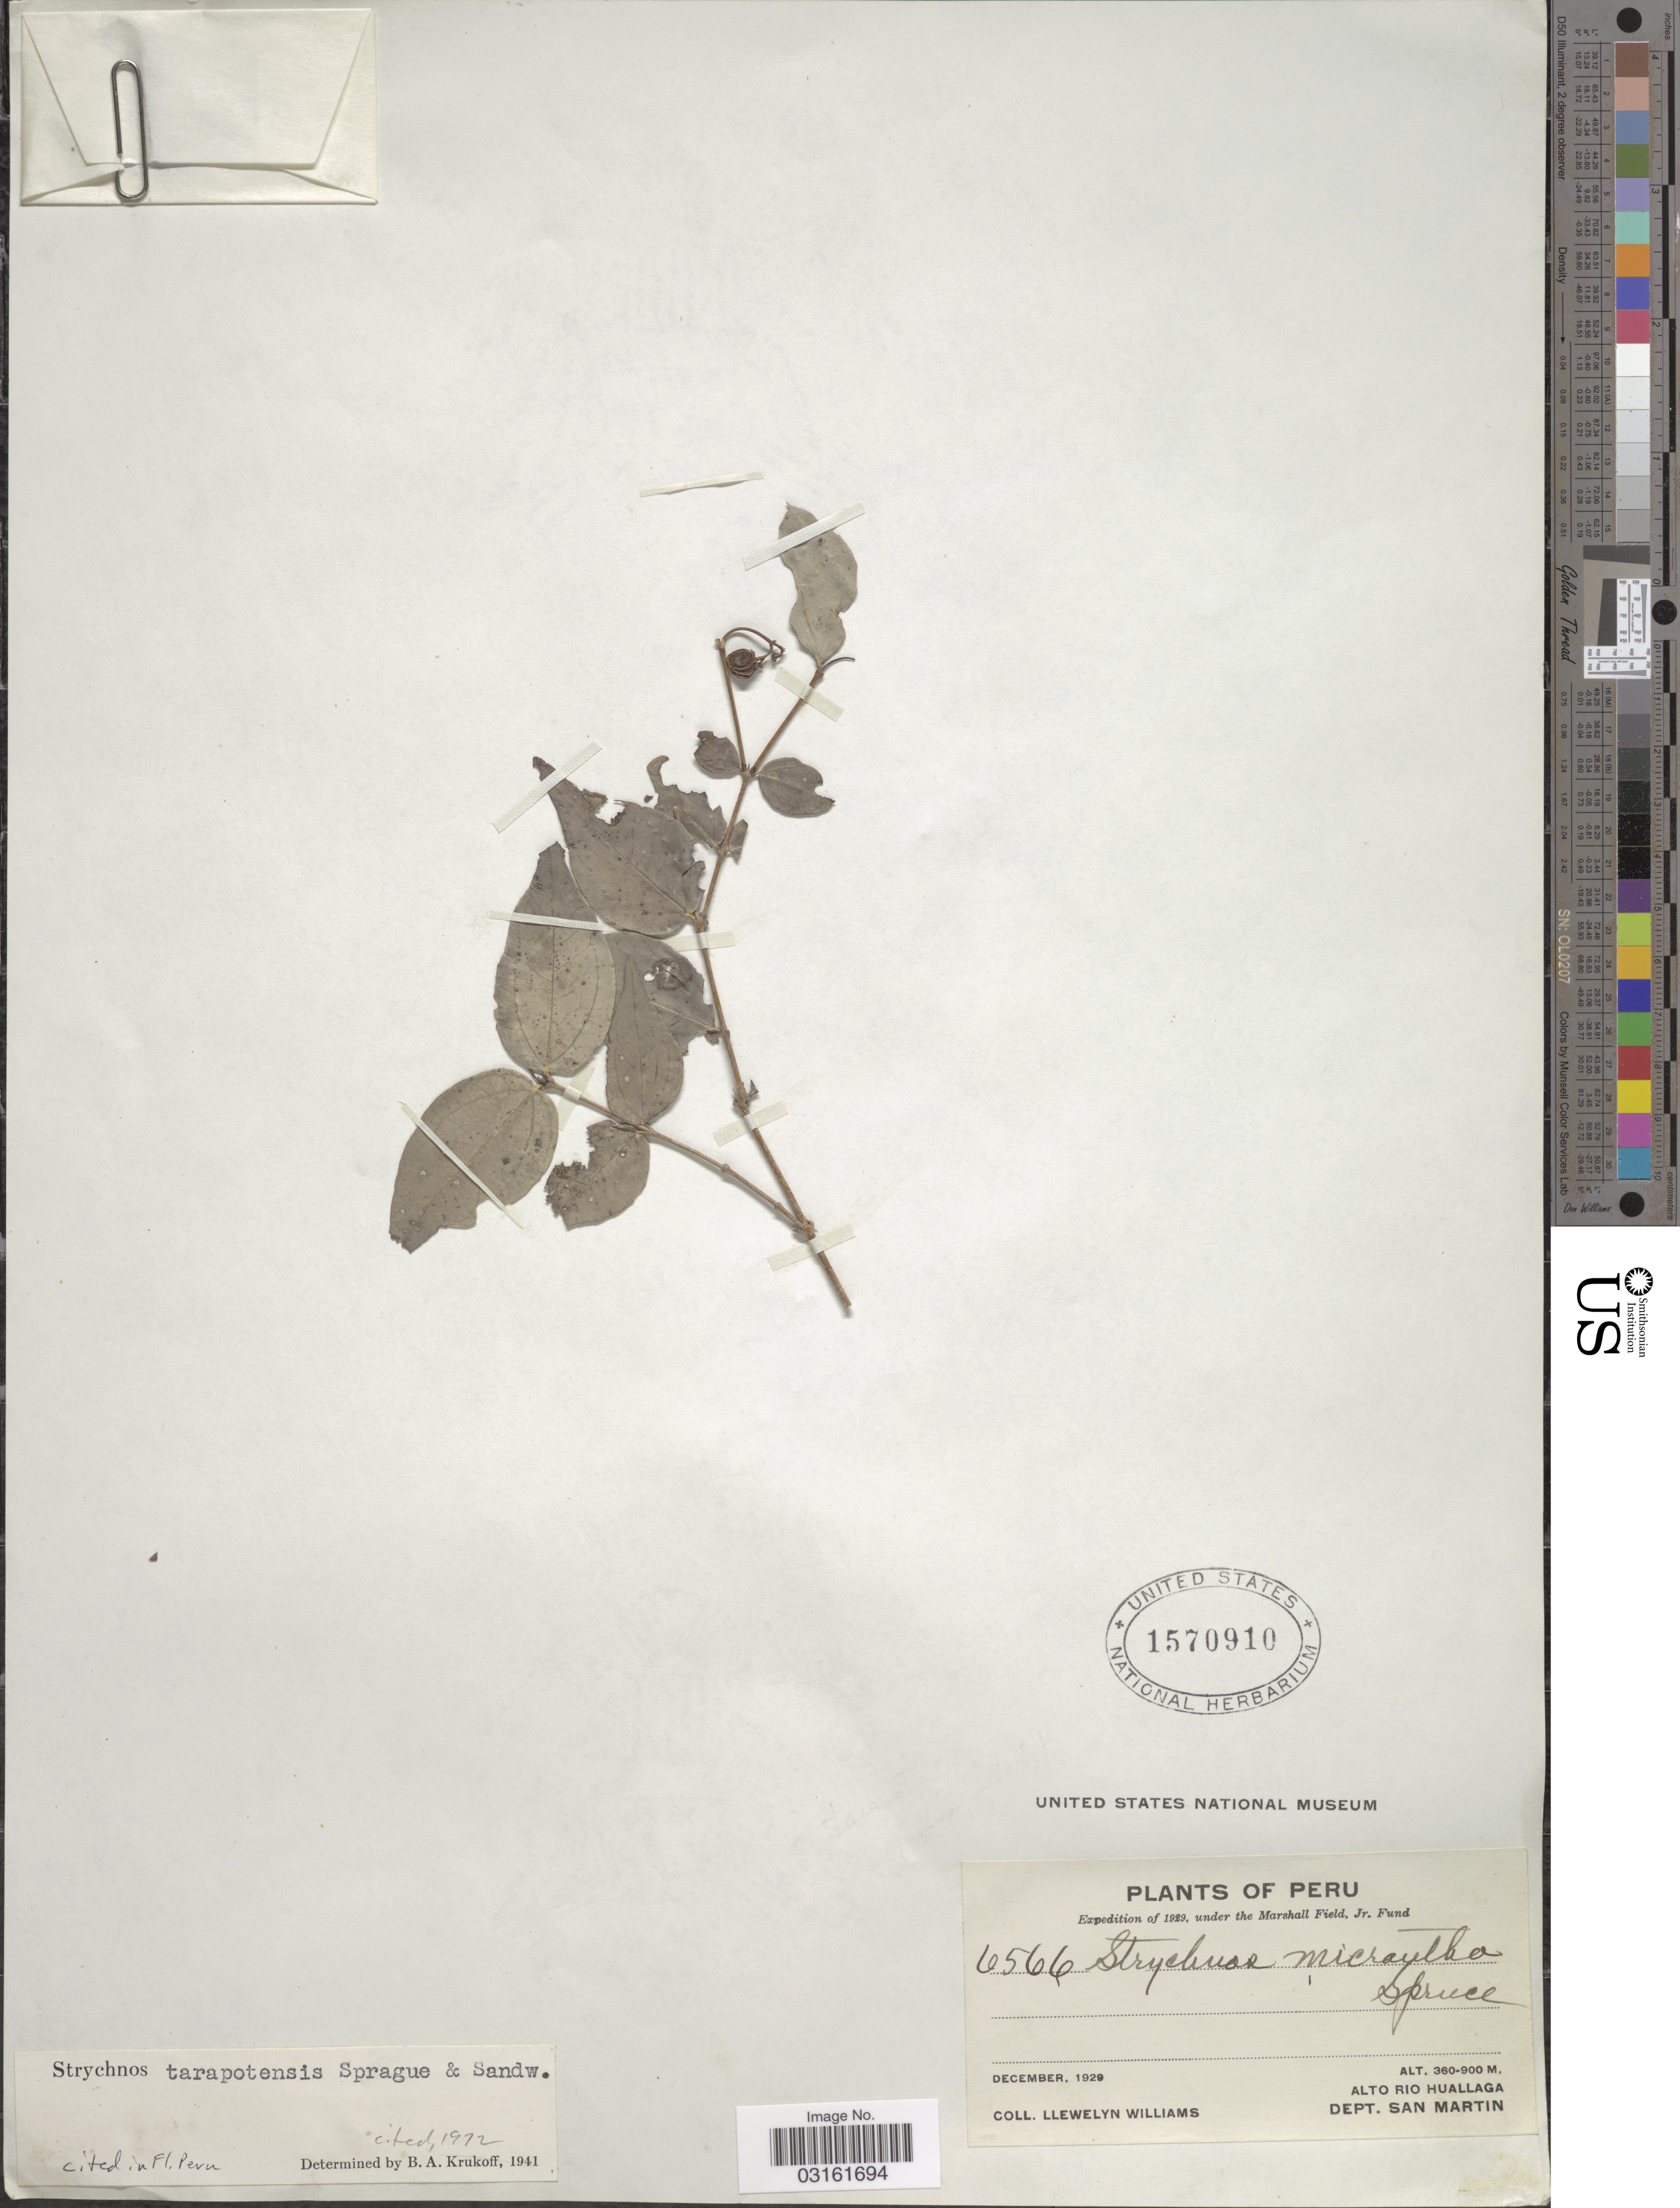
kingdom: Plantae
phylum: Tracheophyta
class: Magnoliopsida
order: Gentianales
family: Loganiaceae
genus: Strychnos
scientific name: Strychnos tarapotensis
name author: Sprague & Sandwith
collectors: Ll. Williams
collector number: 6566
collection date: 1929-12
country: Peru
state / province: San Martín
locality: Alto Rio Huallaga.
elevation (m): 360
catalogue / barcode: US 1570910